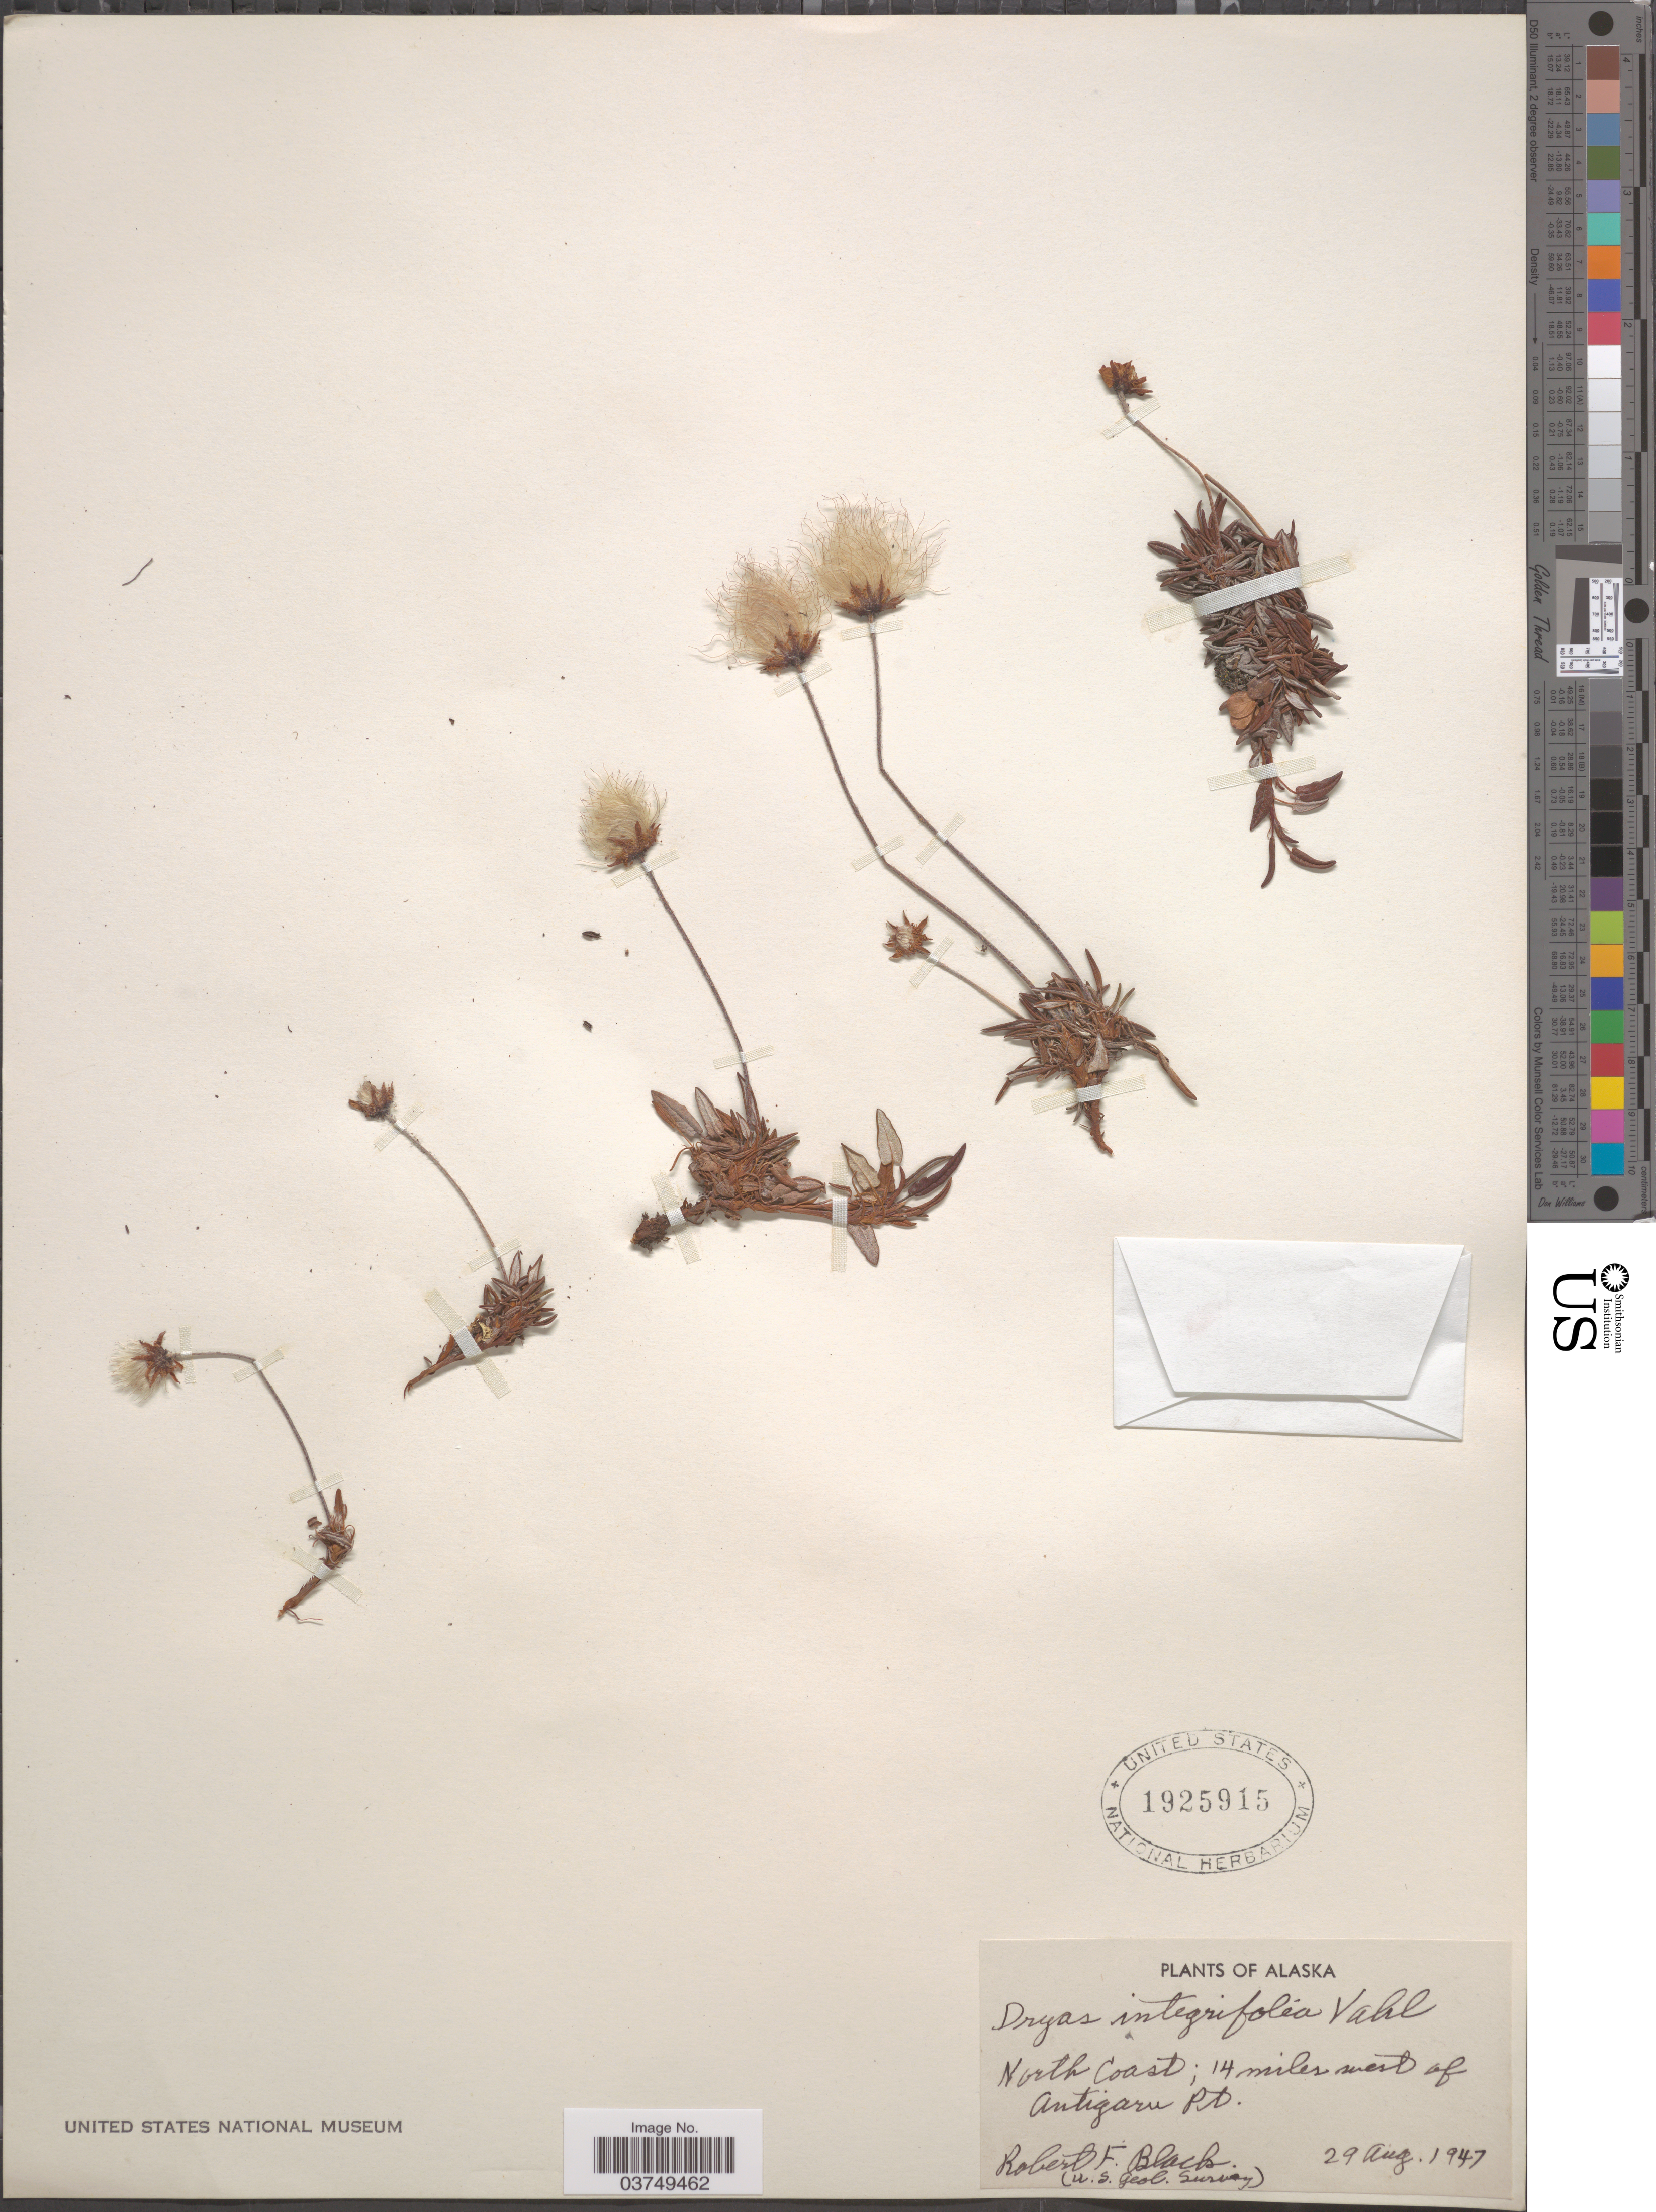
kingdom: Plantae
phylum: Tracheophyta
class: Magnoliopsida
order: Rosales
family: Rosaceae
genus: Dryas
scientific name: Dryas integrifolia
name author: Vahl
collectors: R. F. Black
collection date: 1947-08-29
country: United States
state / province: Alaska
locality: North Coast; 14 miles west of Antigaru Pt.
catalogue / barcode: US 1925915